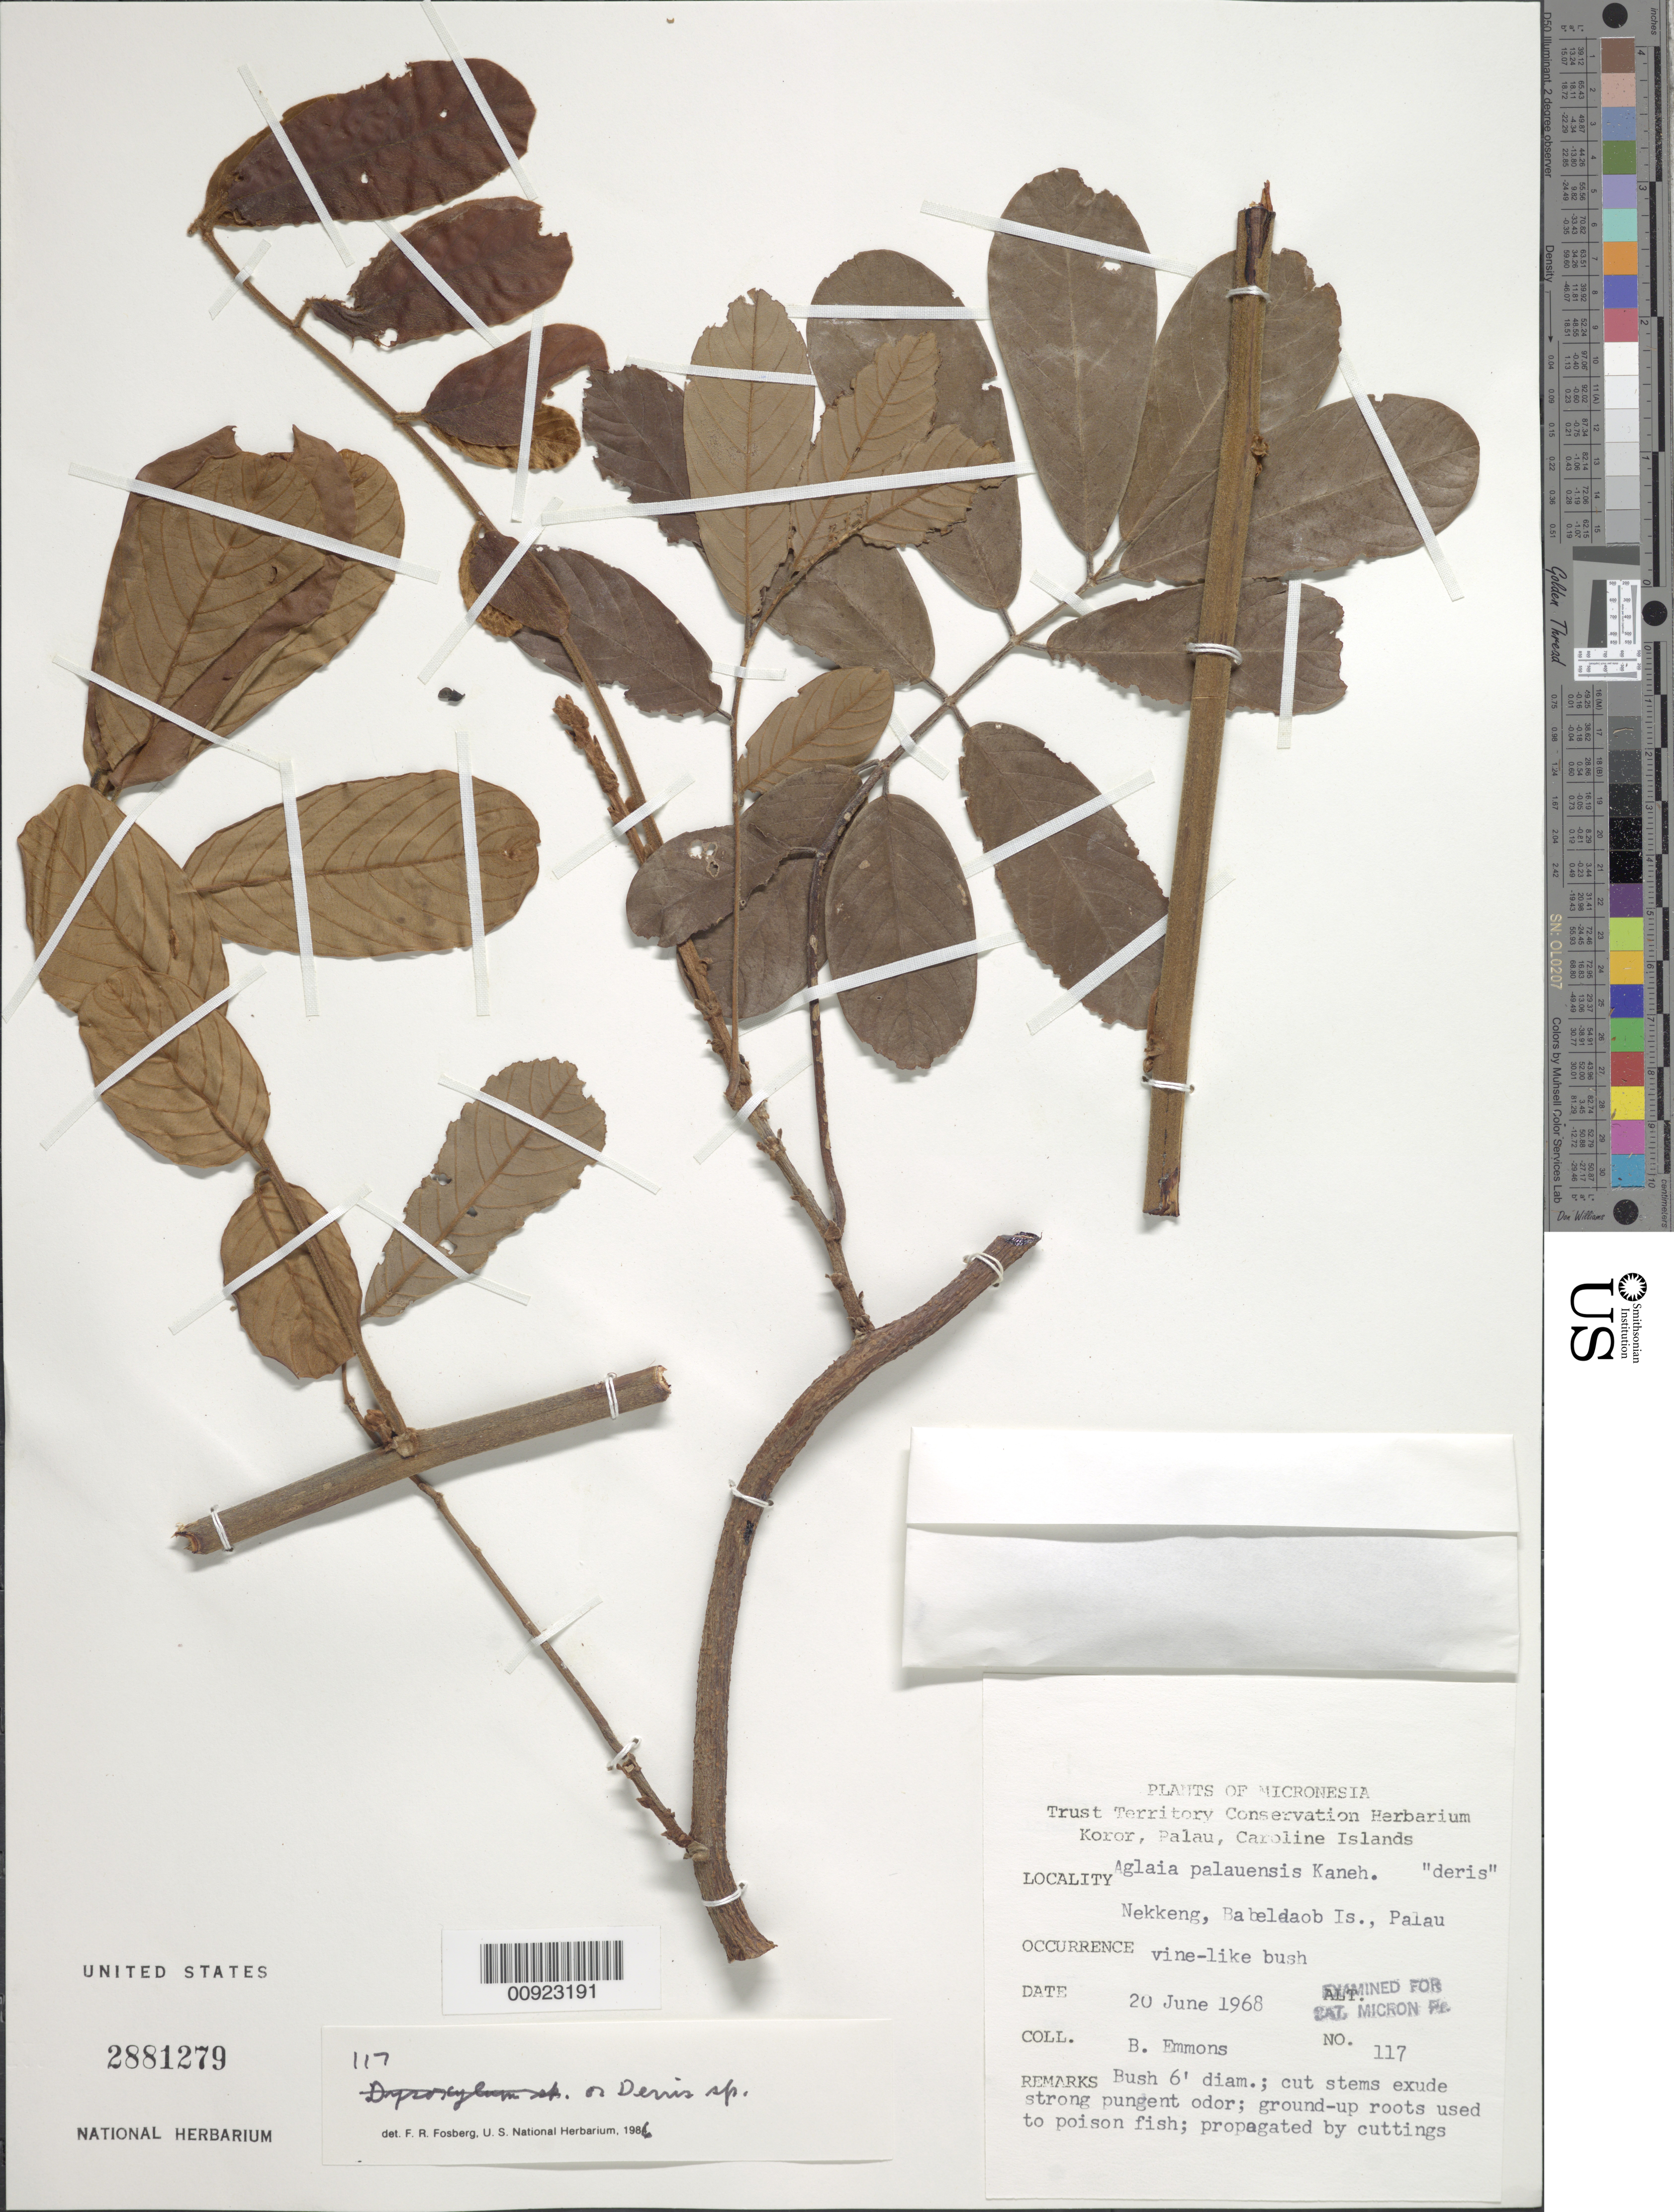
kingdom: Plantae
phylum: Tracheophyta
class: Magnoliopsida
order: Fabales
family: Fabaceae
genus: Derris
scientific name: Derris sp.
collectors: B. Emmons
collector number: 117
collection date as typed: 20 Jun 1968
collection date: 1968-06-20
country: Palau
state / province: Aimeliik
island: Babeldaob [Babelthuap]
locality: Nekkeng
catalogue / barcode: US 2881279